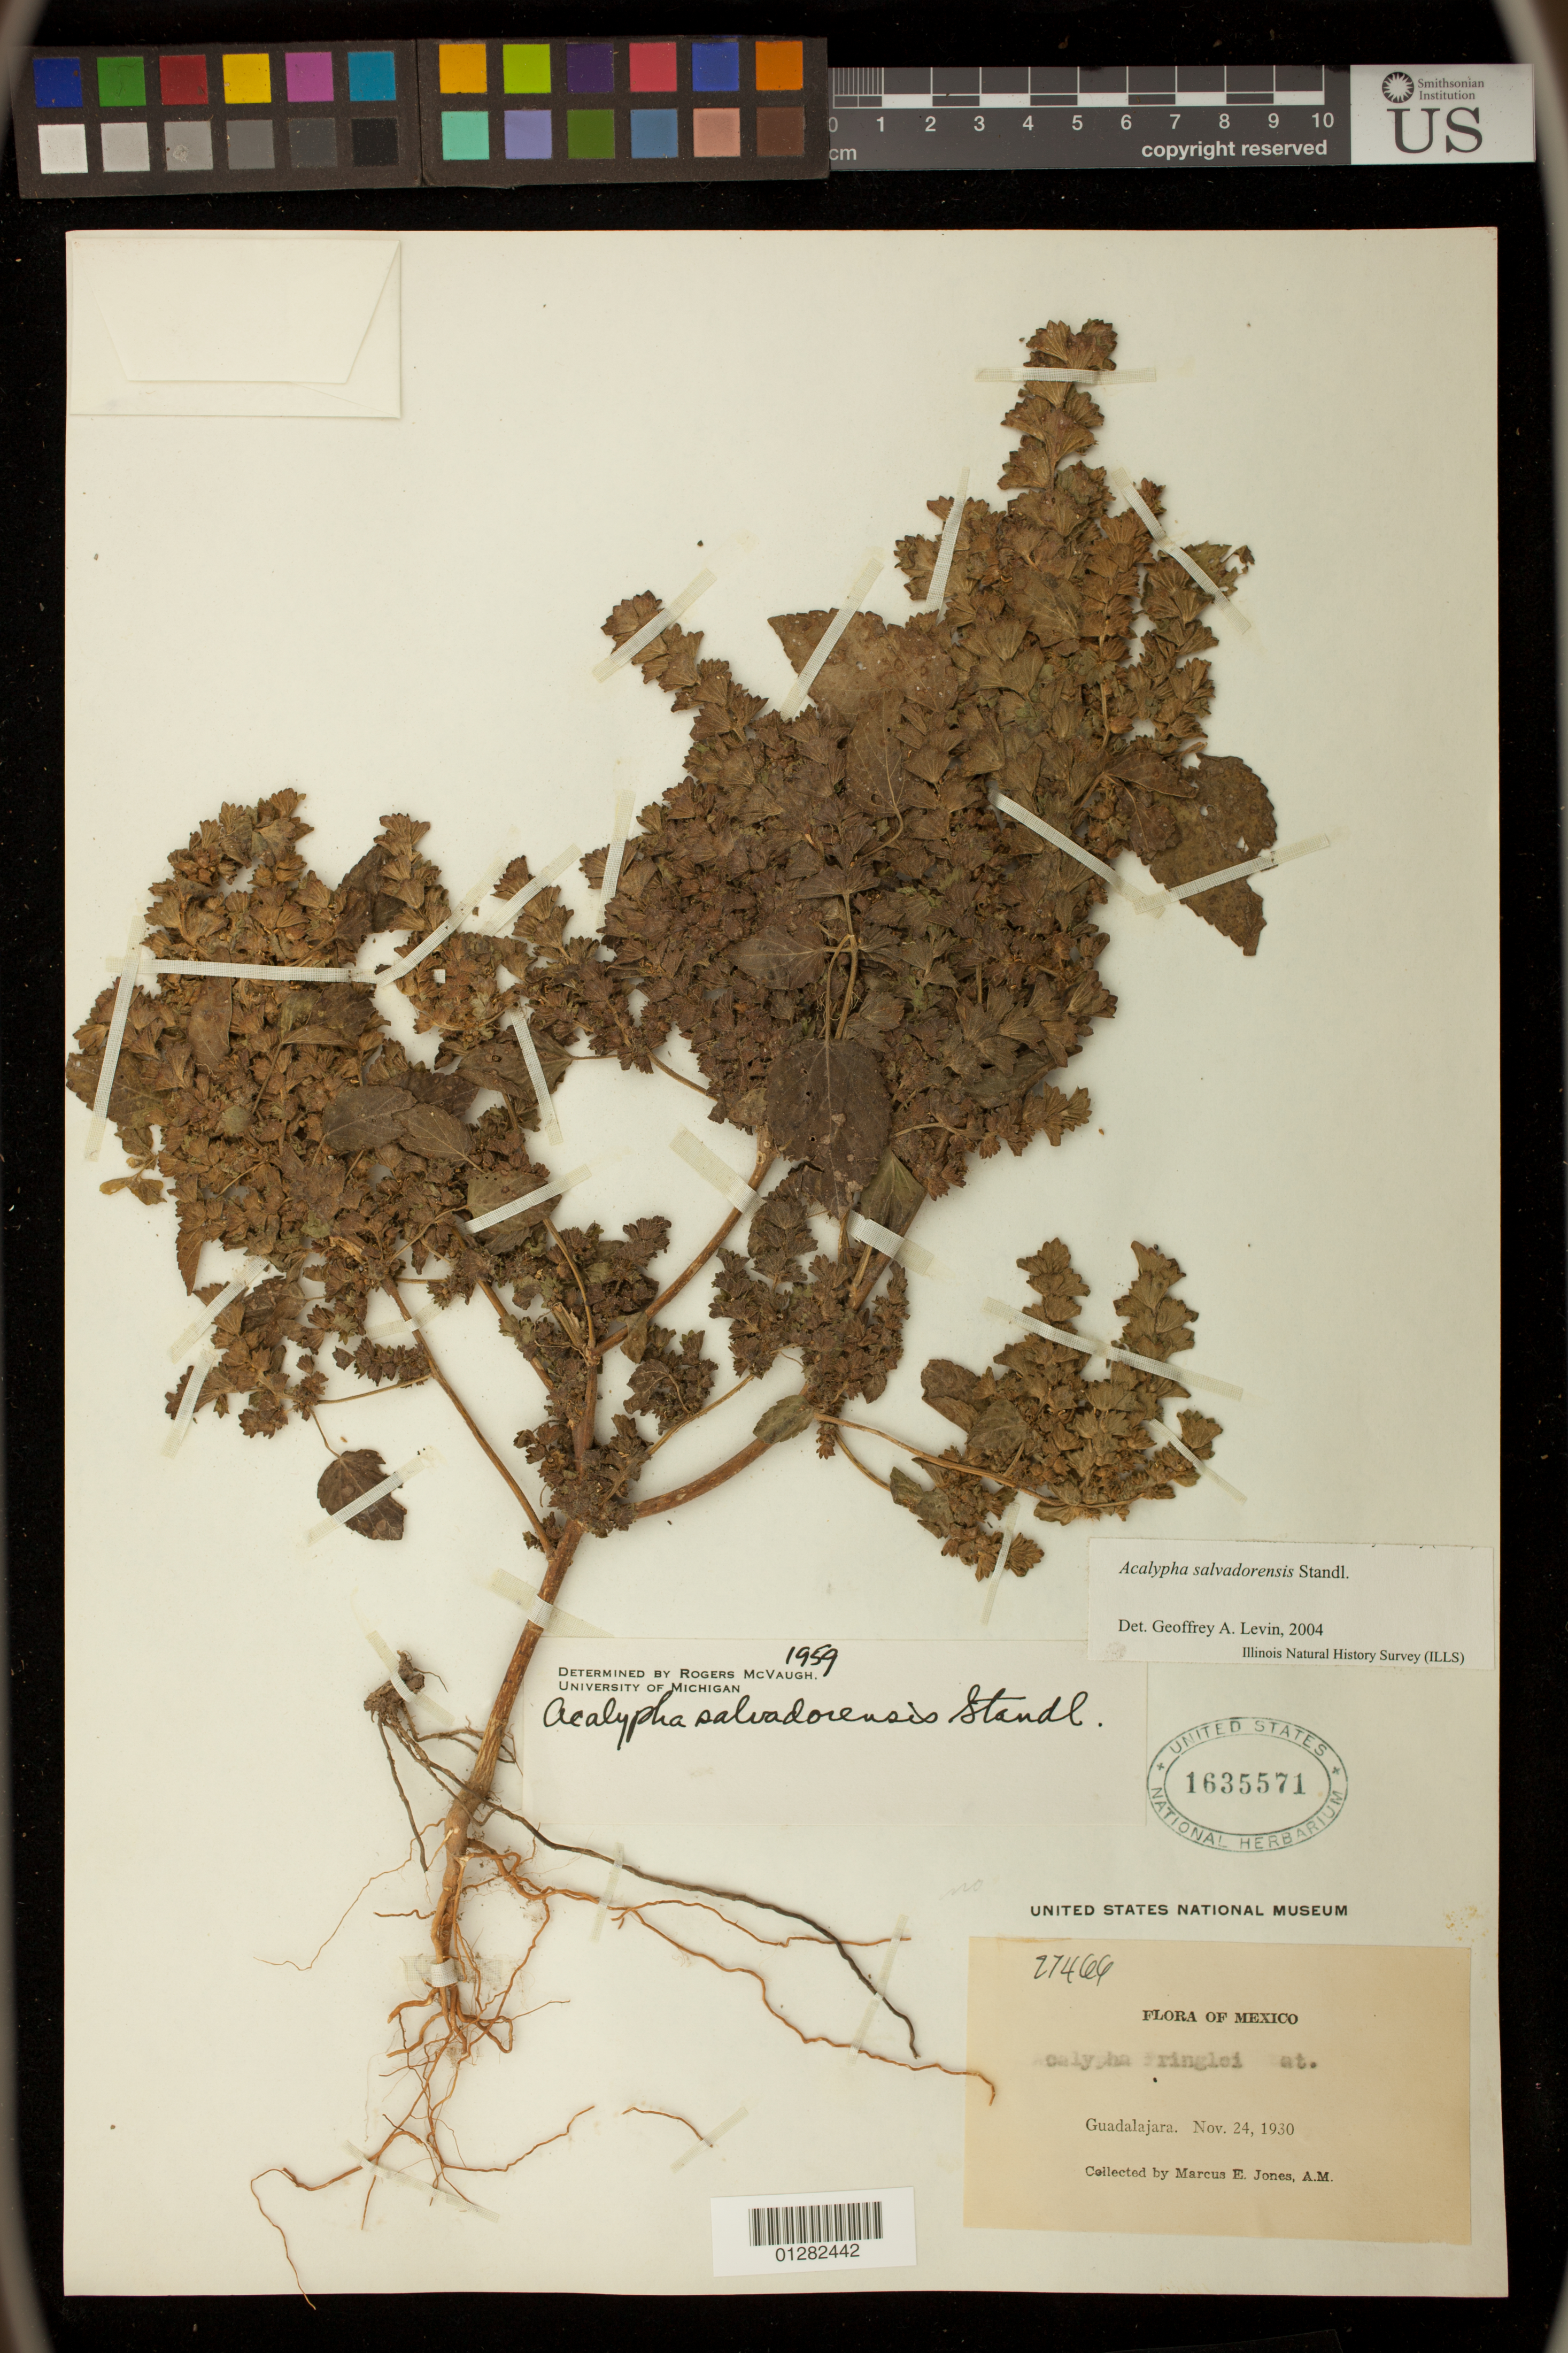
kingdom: Plantae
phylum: Tracheophyta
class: Magnoliopsida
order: Malpighiales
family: Euphorbiaceae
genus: Acalypha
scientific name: Acalypha salvadorensis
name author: Standl.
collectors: A. Tonduz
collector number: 27466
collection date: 1930-11-24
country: Mexico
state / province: Jalisco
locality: Guadalajara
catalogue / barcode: US 1635571